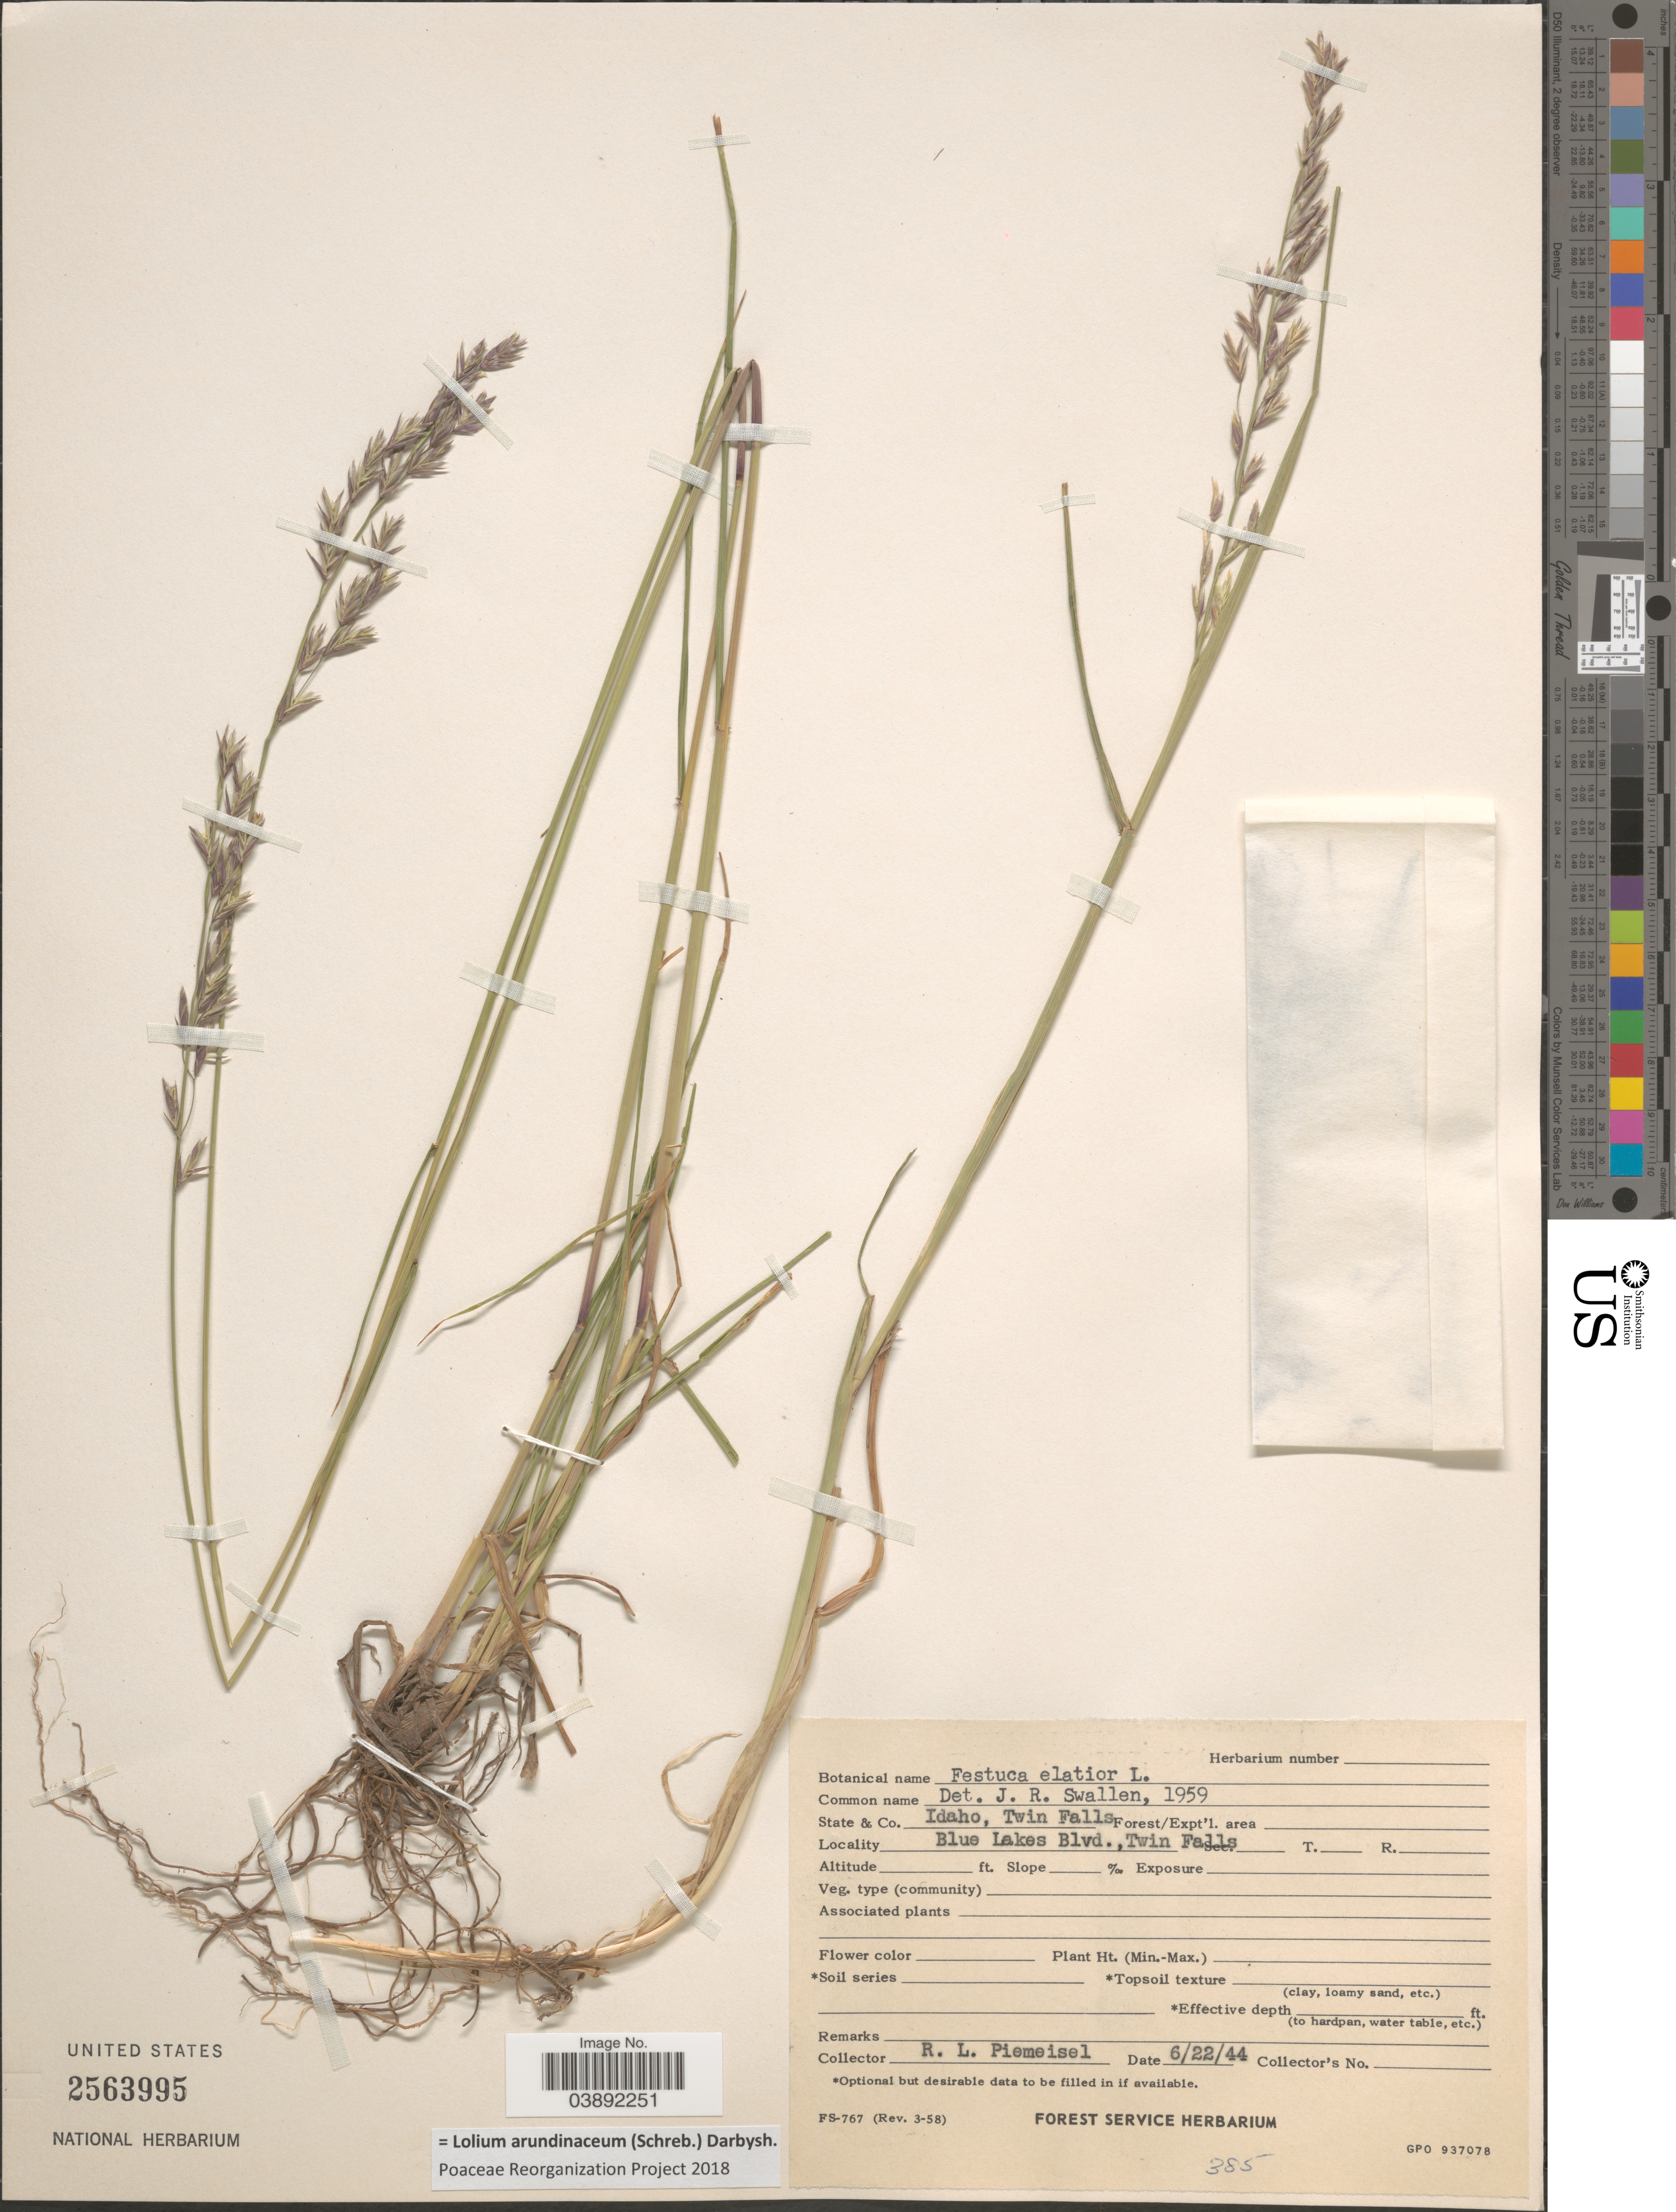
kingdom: Plantae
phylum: Tracheophyta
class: Liliopsida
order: Poales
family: Poaceae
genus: Lolium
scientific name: Lolium arundinaceum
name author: (Schreb.) Darbysh.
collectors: R. L. Piemeisel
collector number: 385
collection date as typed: Transcribed d/m/y: 22/6/44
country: United States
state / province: Idaho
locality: Twin Falls. Blue Lakes Blvd., Twin Falls.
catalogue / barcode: US 2563995